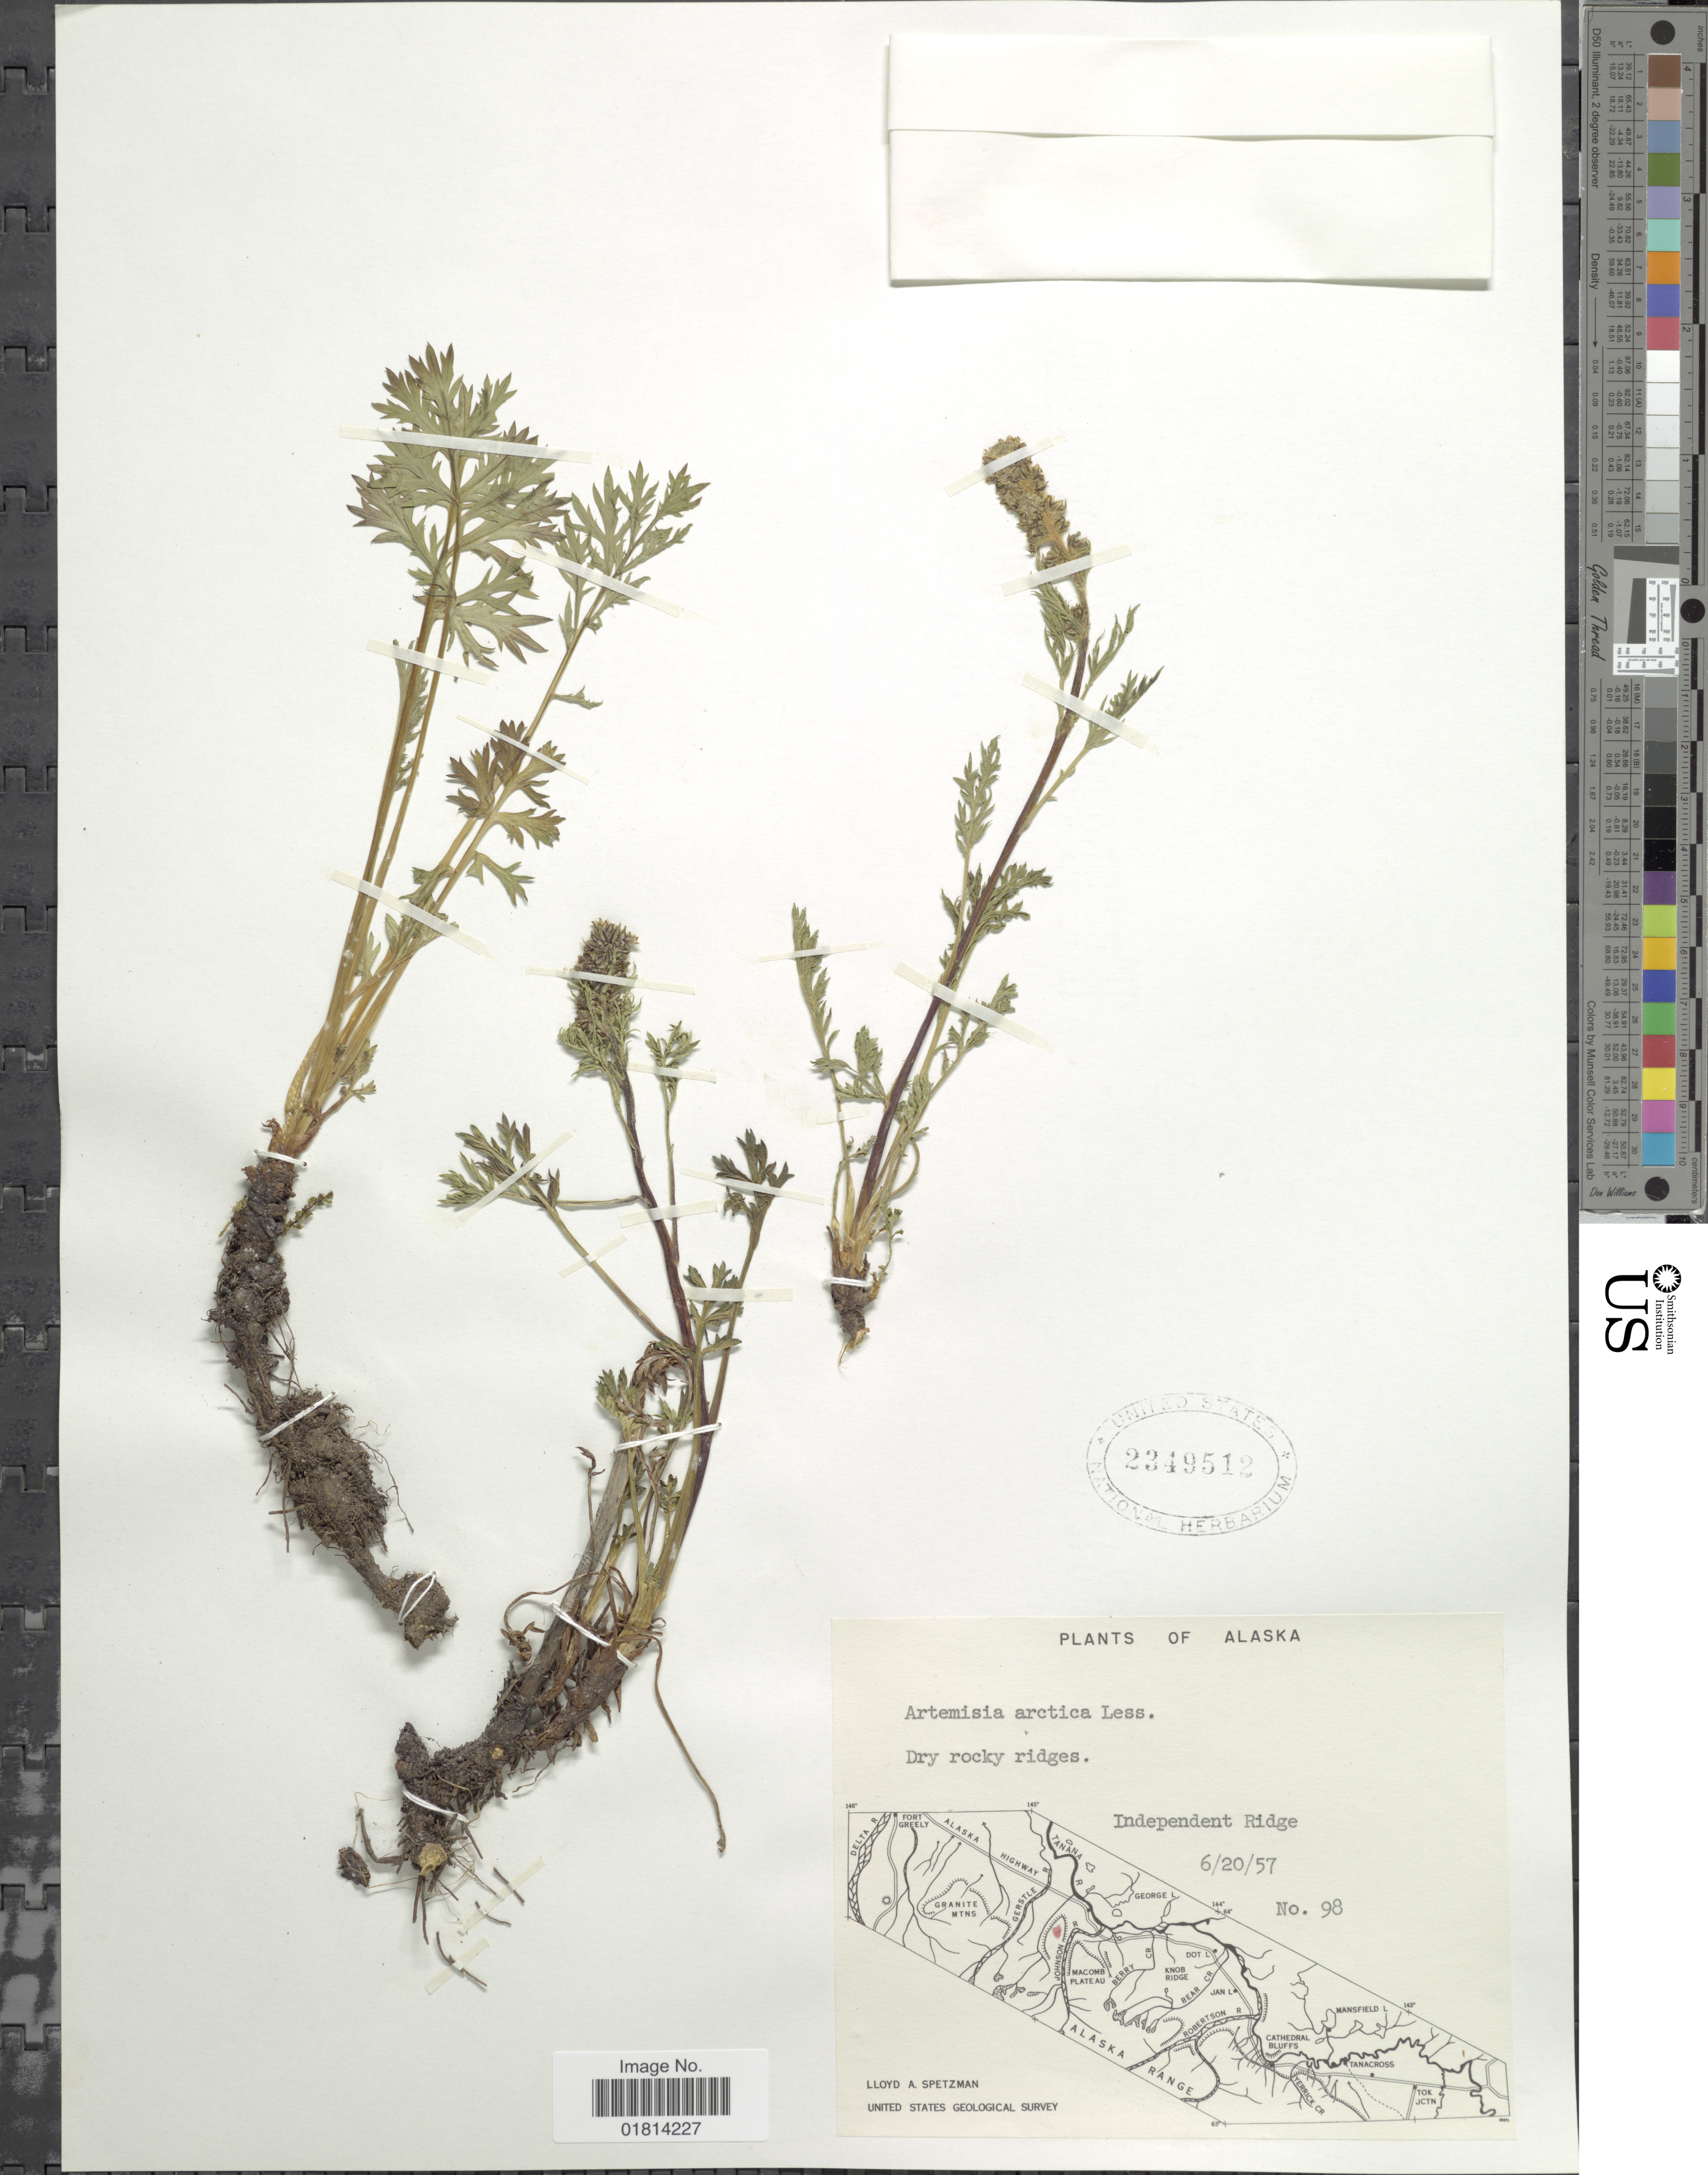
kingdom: Plantae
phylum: Tracheophyta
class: Magnoliopsida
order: Asterales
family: Asteraceae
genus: Artemisia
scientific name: Artemisia arctica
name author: Less.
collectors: L. Spetzman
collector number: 98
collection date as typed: Transcribed d/m/y: 20/6/57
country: United States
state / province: Alaska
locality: Dry rocky ridges. Independent Ridge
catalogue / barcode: US 2349512